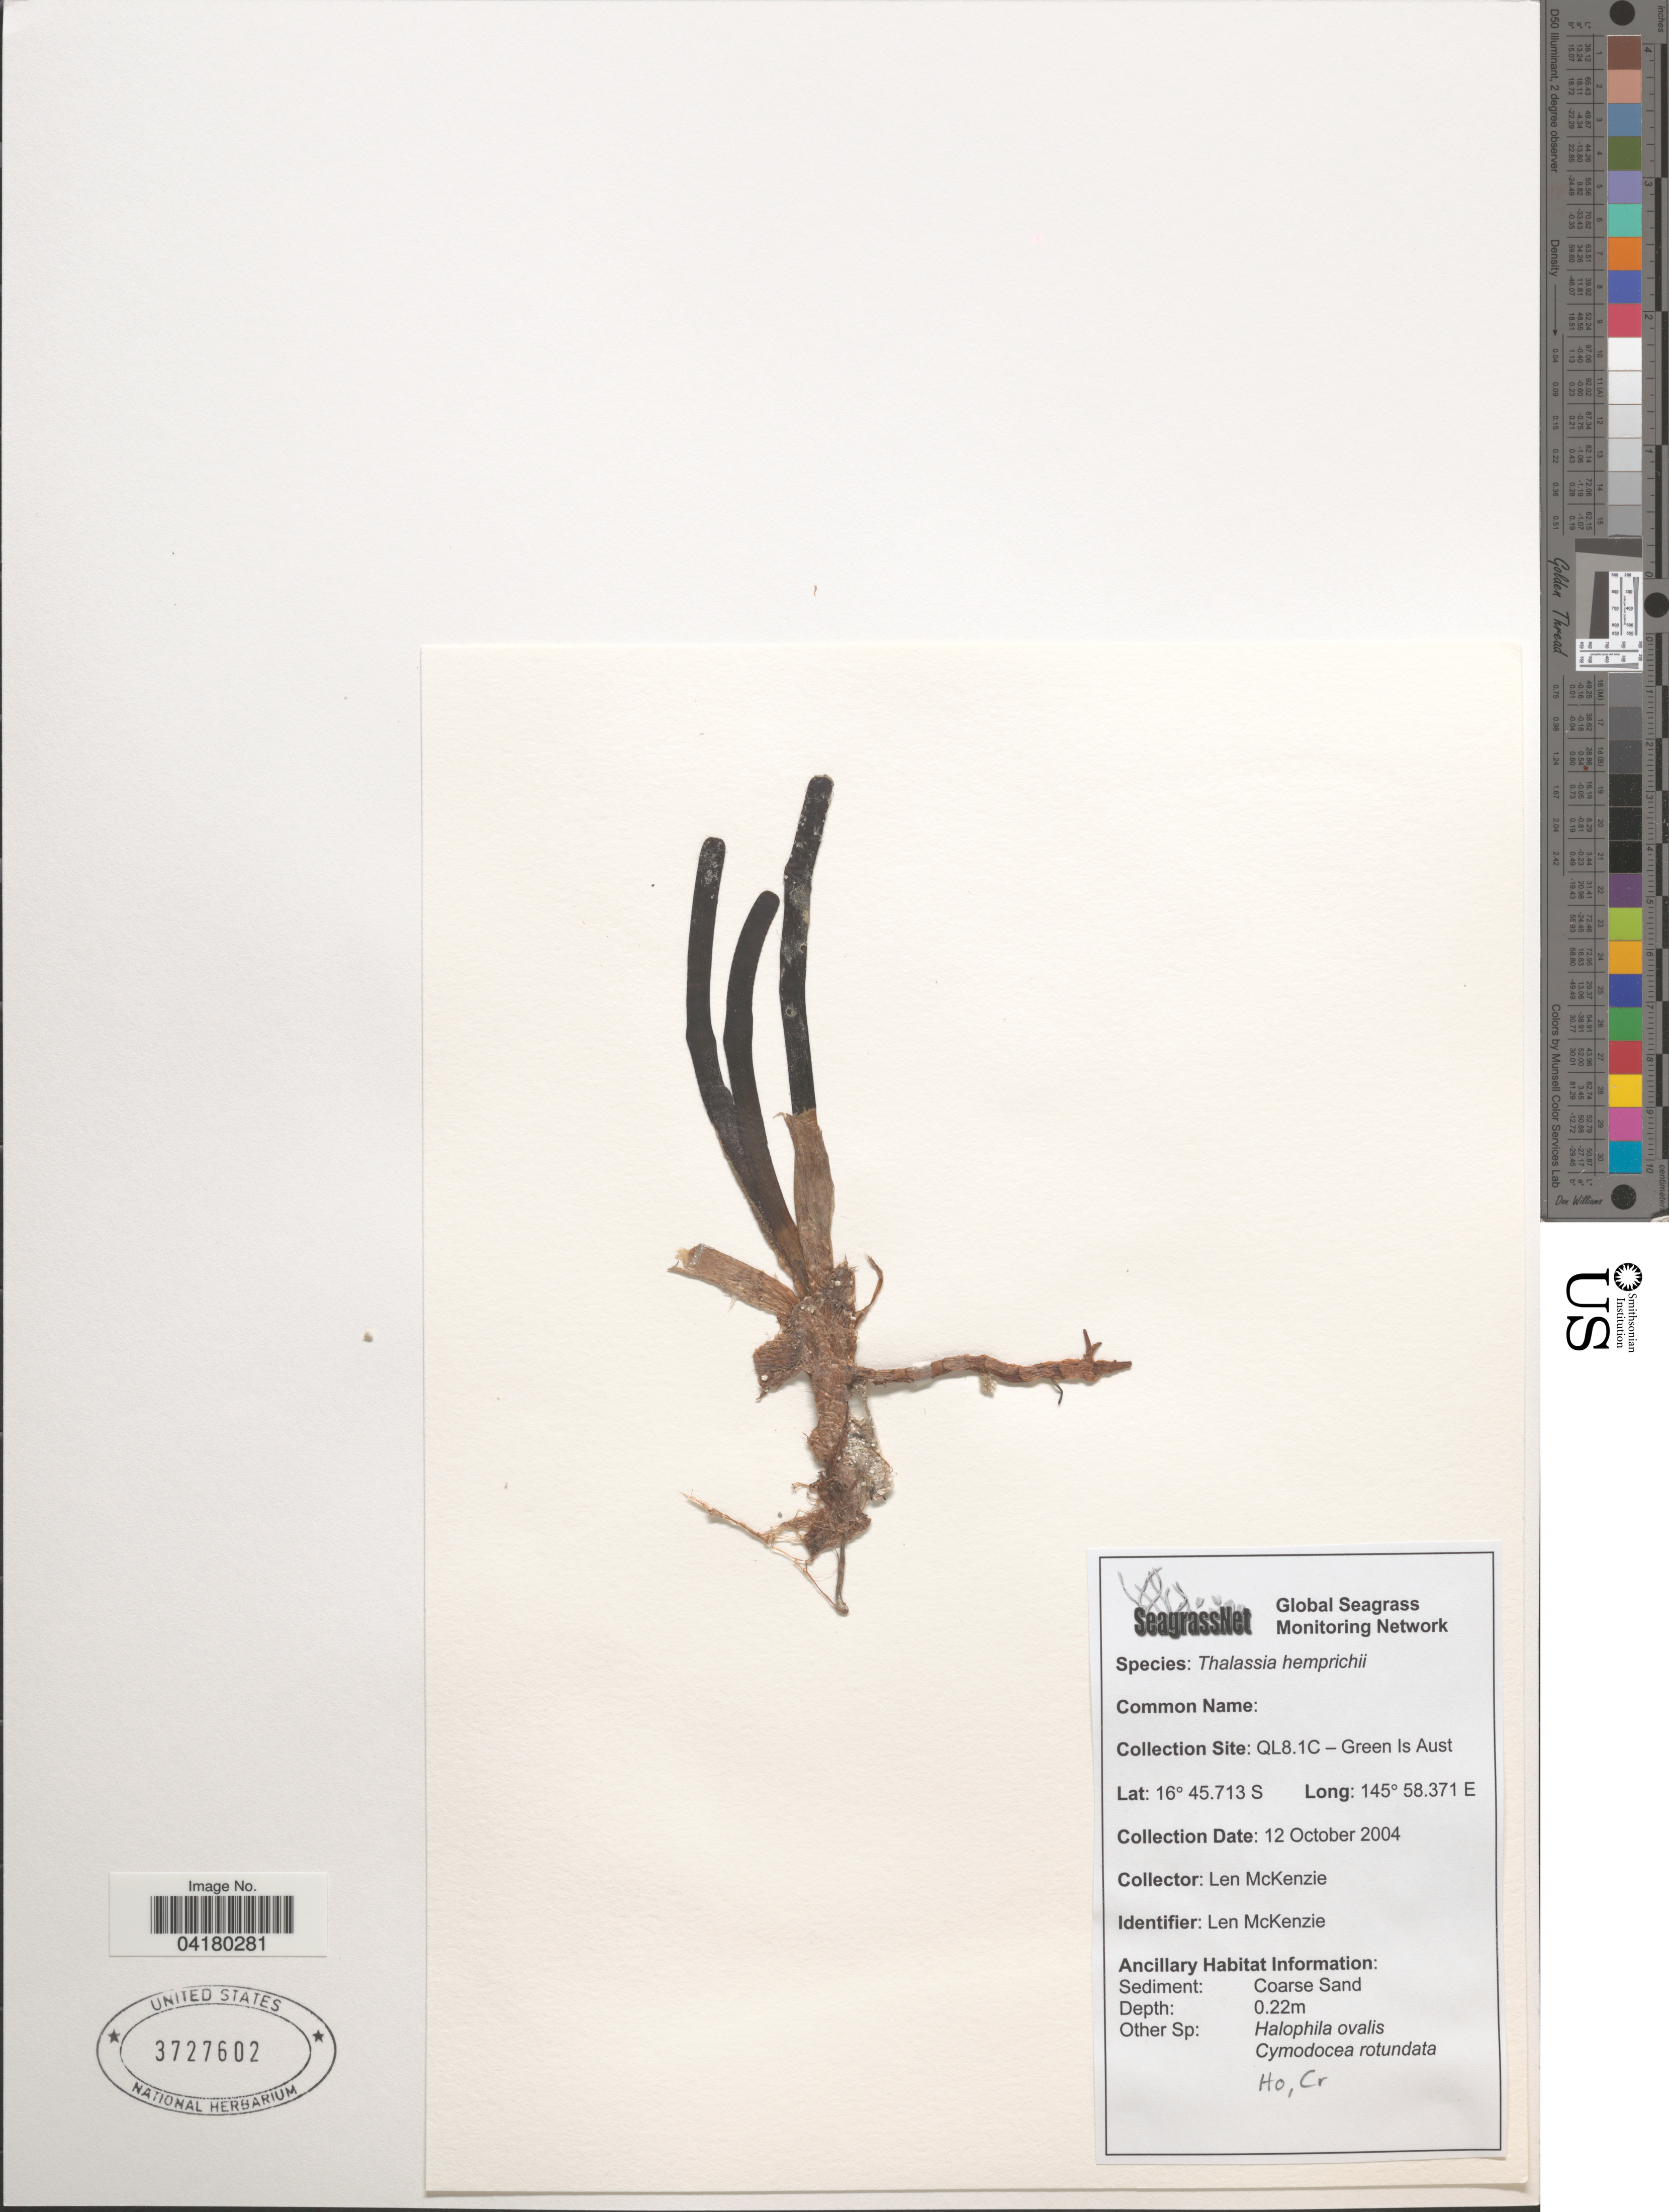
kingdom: Plantae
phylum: Tracheophyta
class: Liliopsida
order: Alismatales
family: Hydrocharitaceae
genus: Thalassia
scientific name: Thalassia hemprichii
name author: Asch.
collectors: L. McKenzie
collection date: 2004-10-12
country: Australia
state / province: Queensland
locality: QL8.1C - Green Is.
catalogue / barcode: US 3727602